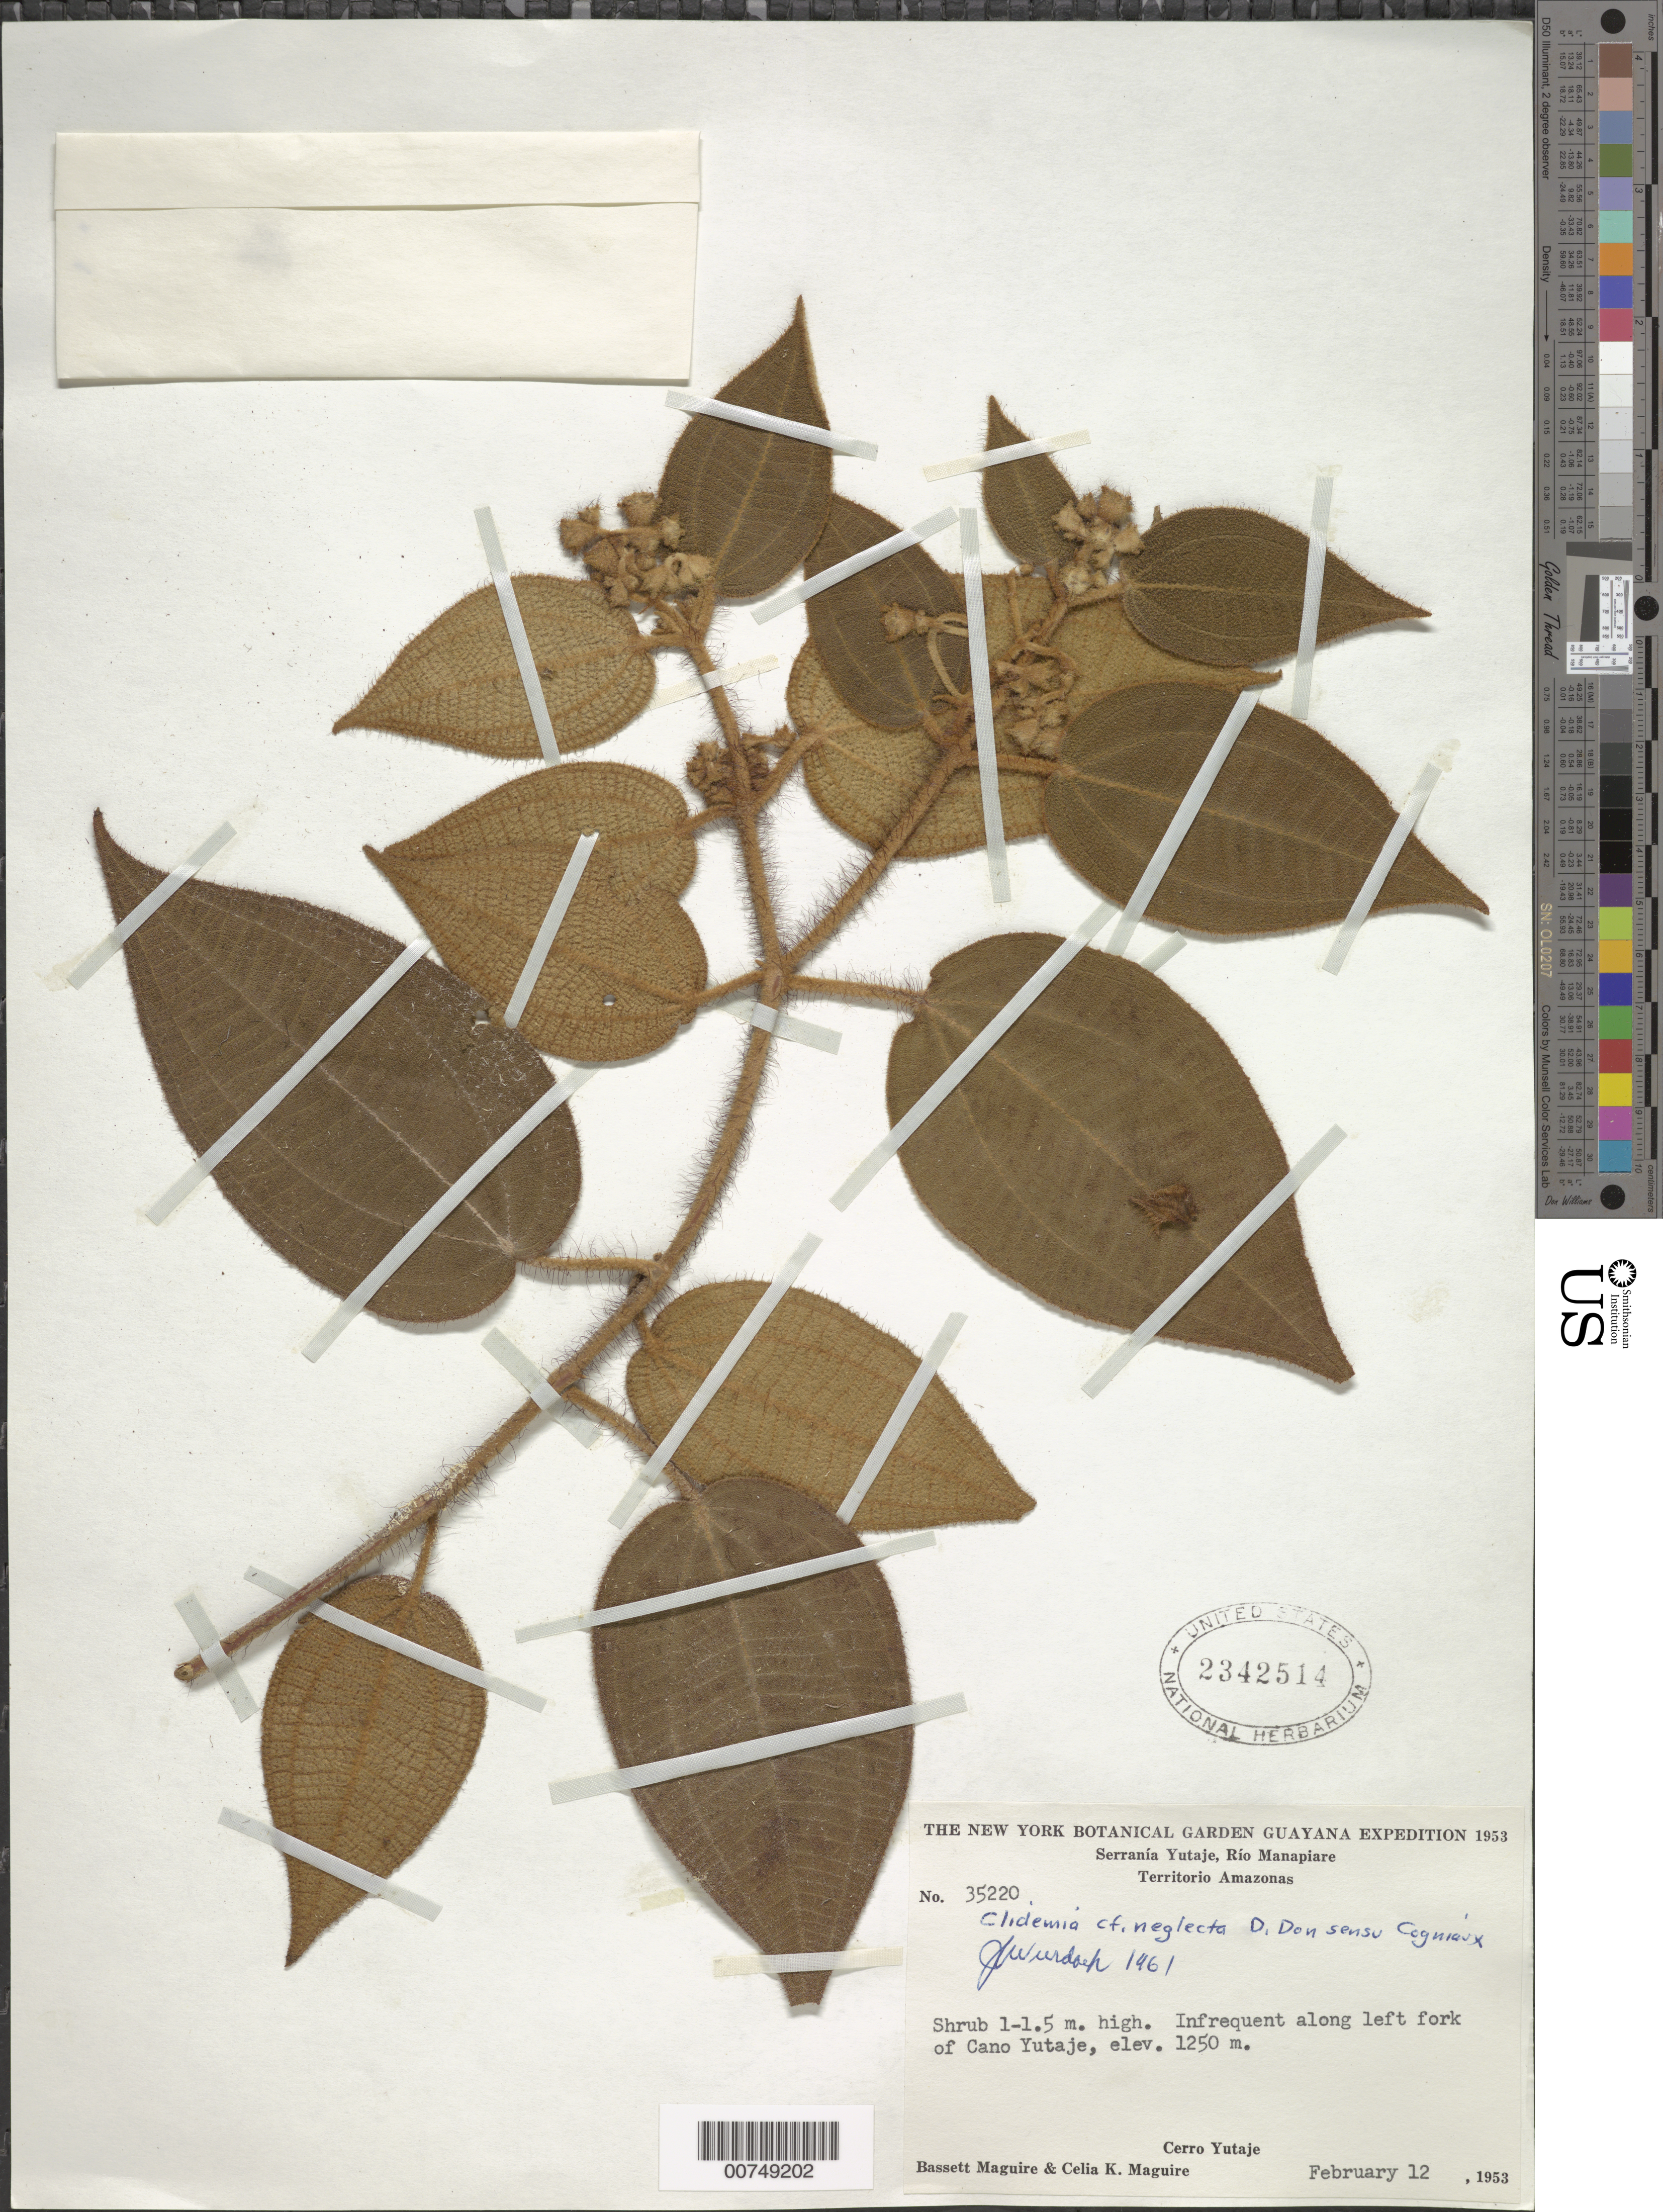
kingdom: Plantae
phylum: Tracheophyta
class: Magnoliopsida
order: Myrtales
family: Melastomataceae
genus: Clidemia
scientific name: Clidemia neglecta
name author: D. Don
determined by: Wurdack, John J., (US), US (UNITED STATES)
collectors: B. Maguire & C. K. Maguire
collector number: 35220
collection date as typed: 12-Feb-53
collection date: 1953-02-12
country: Venezuela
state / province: Amazonas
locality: Cerro Yutajé, left fork of Caño Yutajé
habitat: Along river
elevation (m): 1250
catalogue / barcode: US 2342514